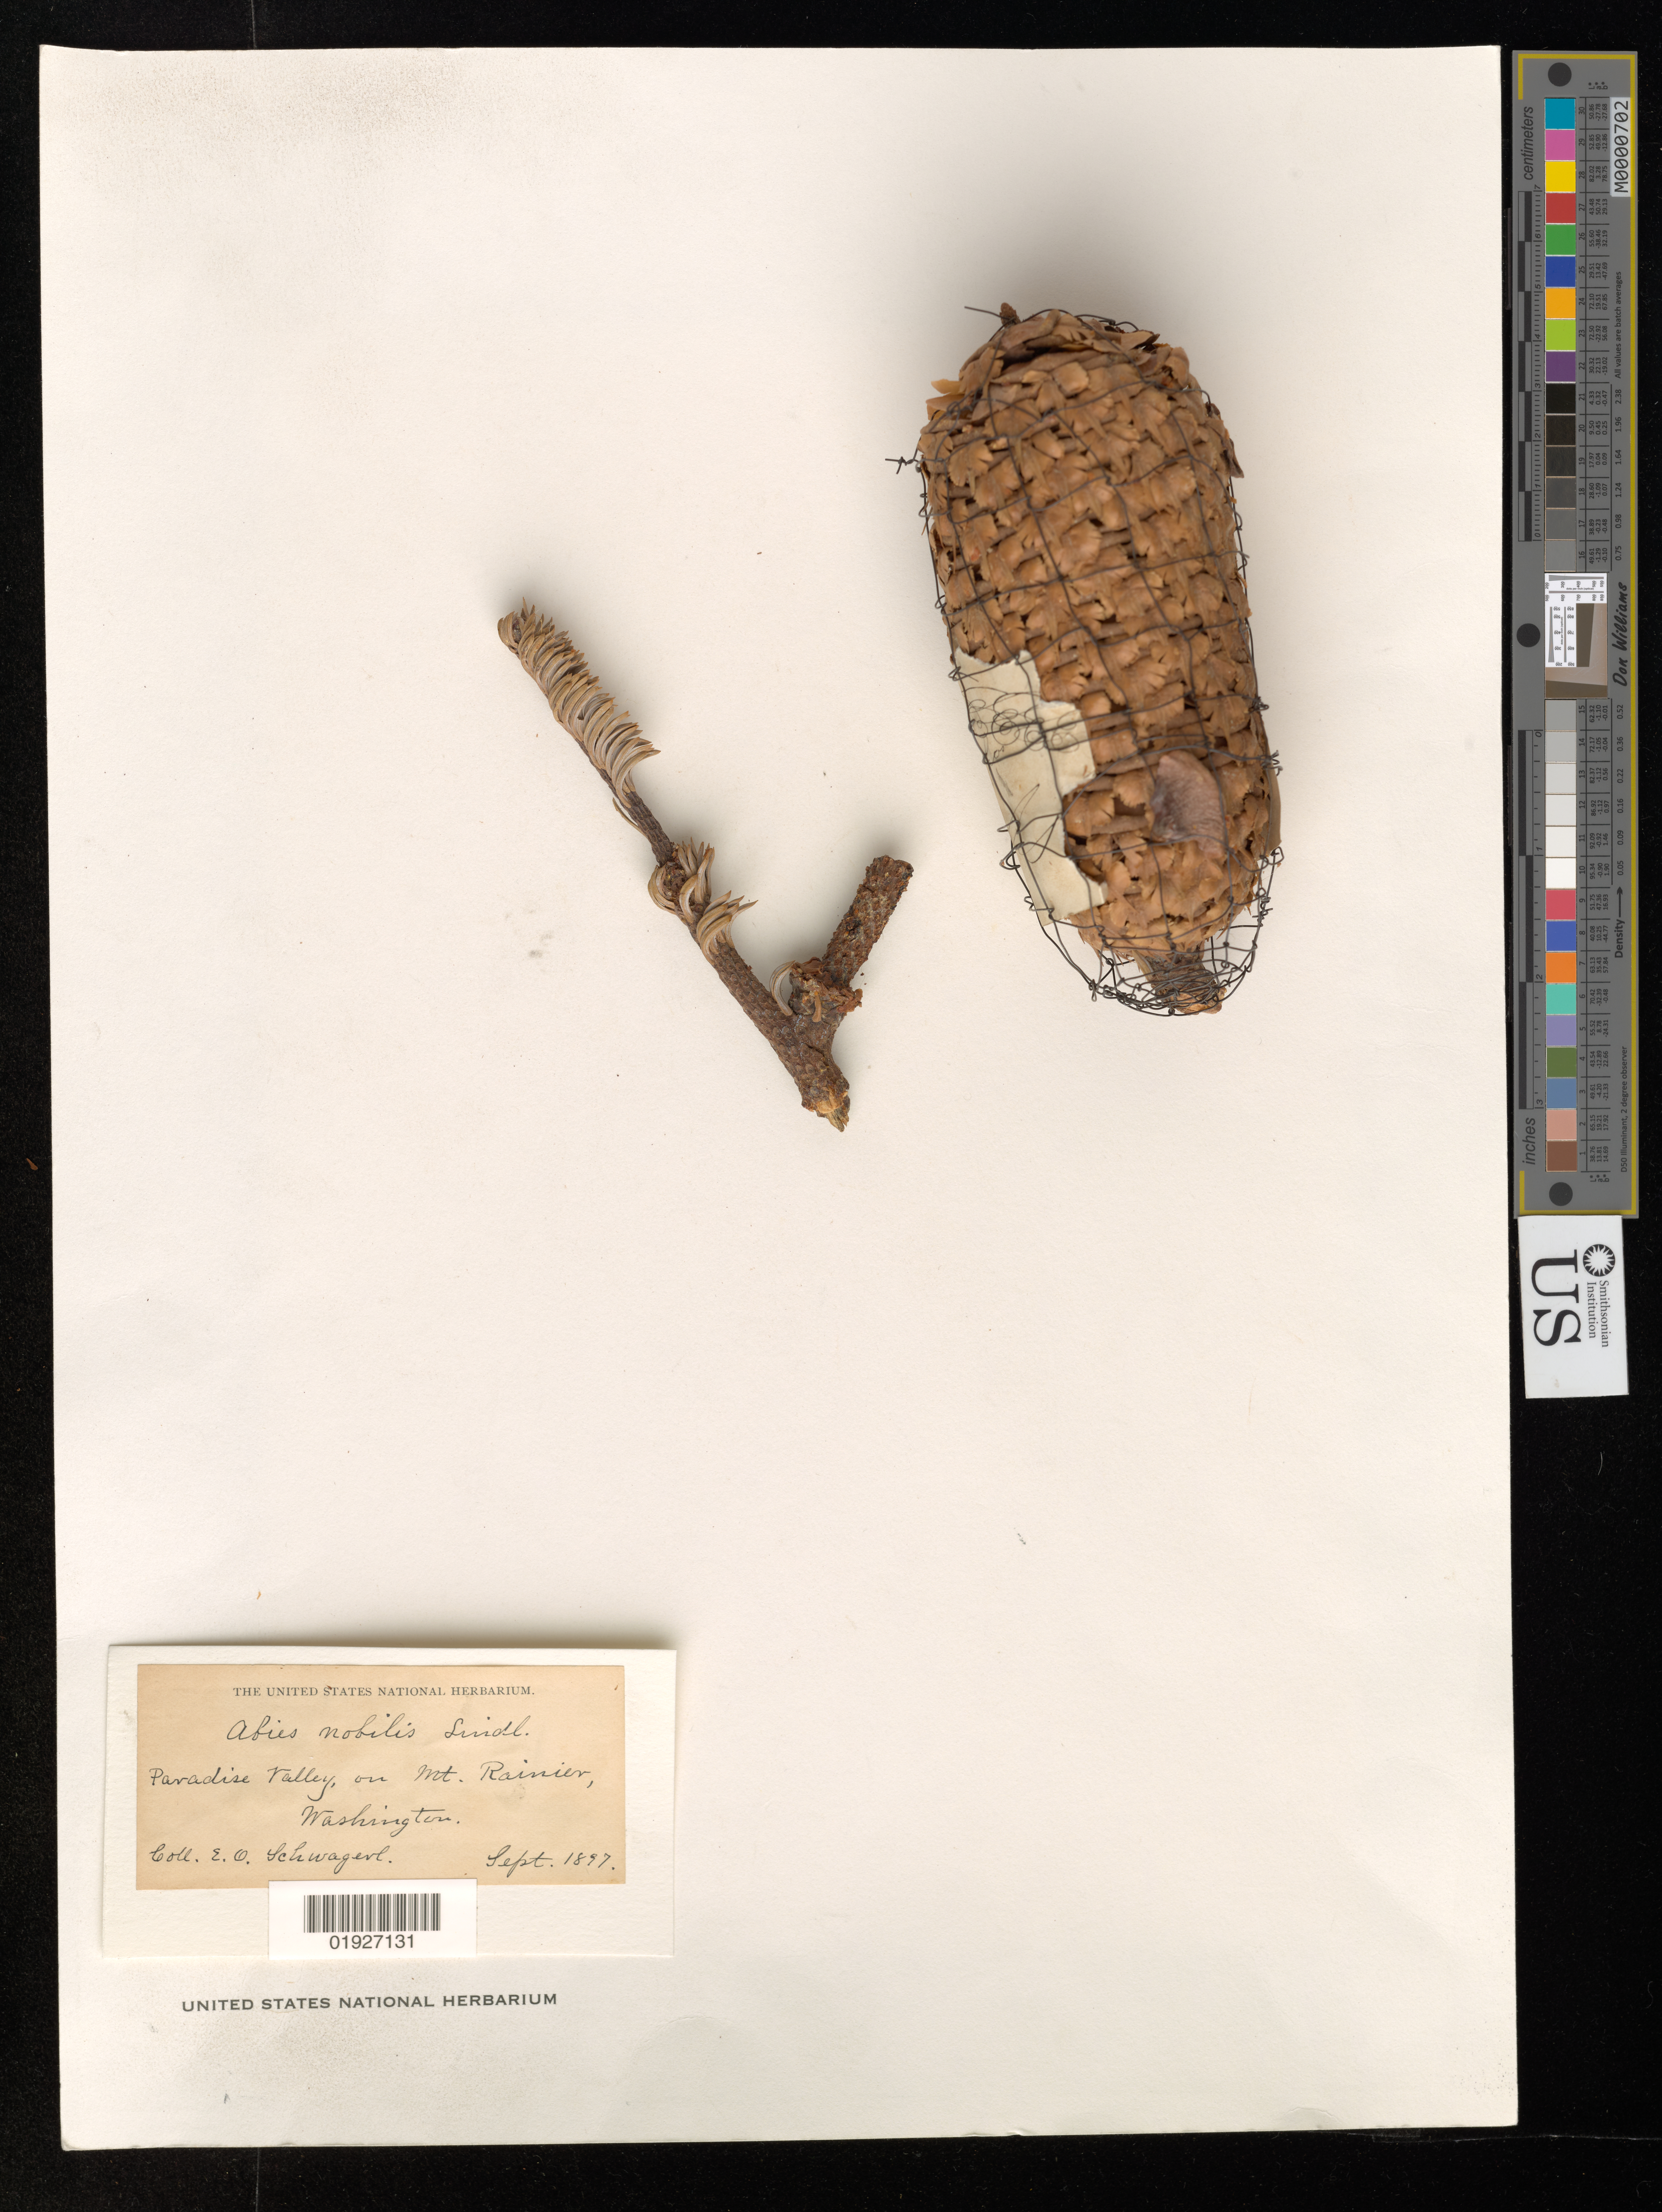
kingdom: Plantae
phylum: Tracheophyta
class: Pinopsida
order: Pinales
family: Pinaceae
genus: Abies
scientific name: Abies procera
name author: Rehder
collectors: Schwaeger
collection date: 1897-09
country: United States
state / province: Washington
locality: Paradise Valley on Mt. Rainier